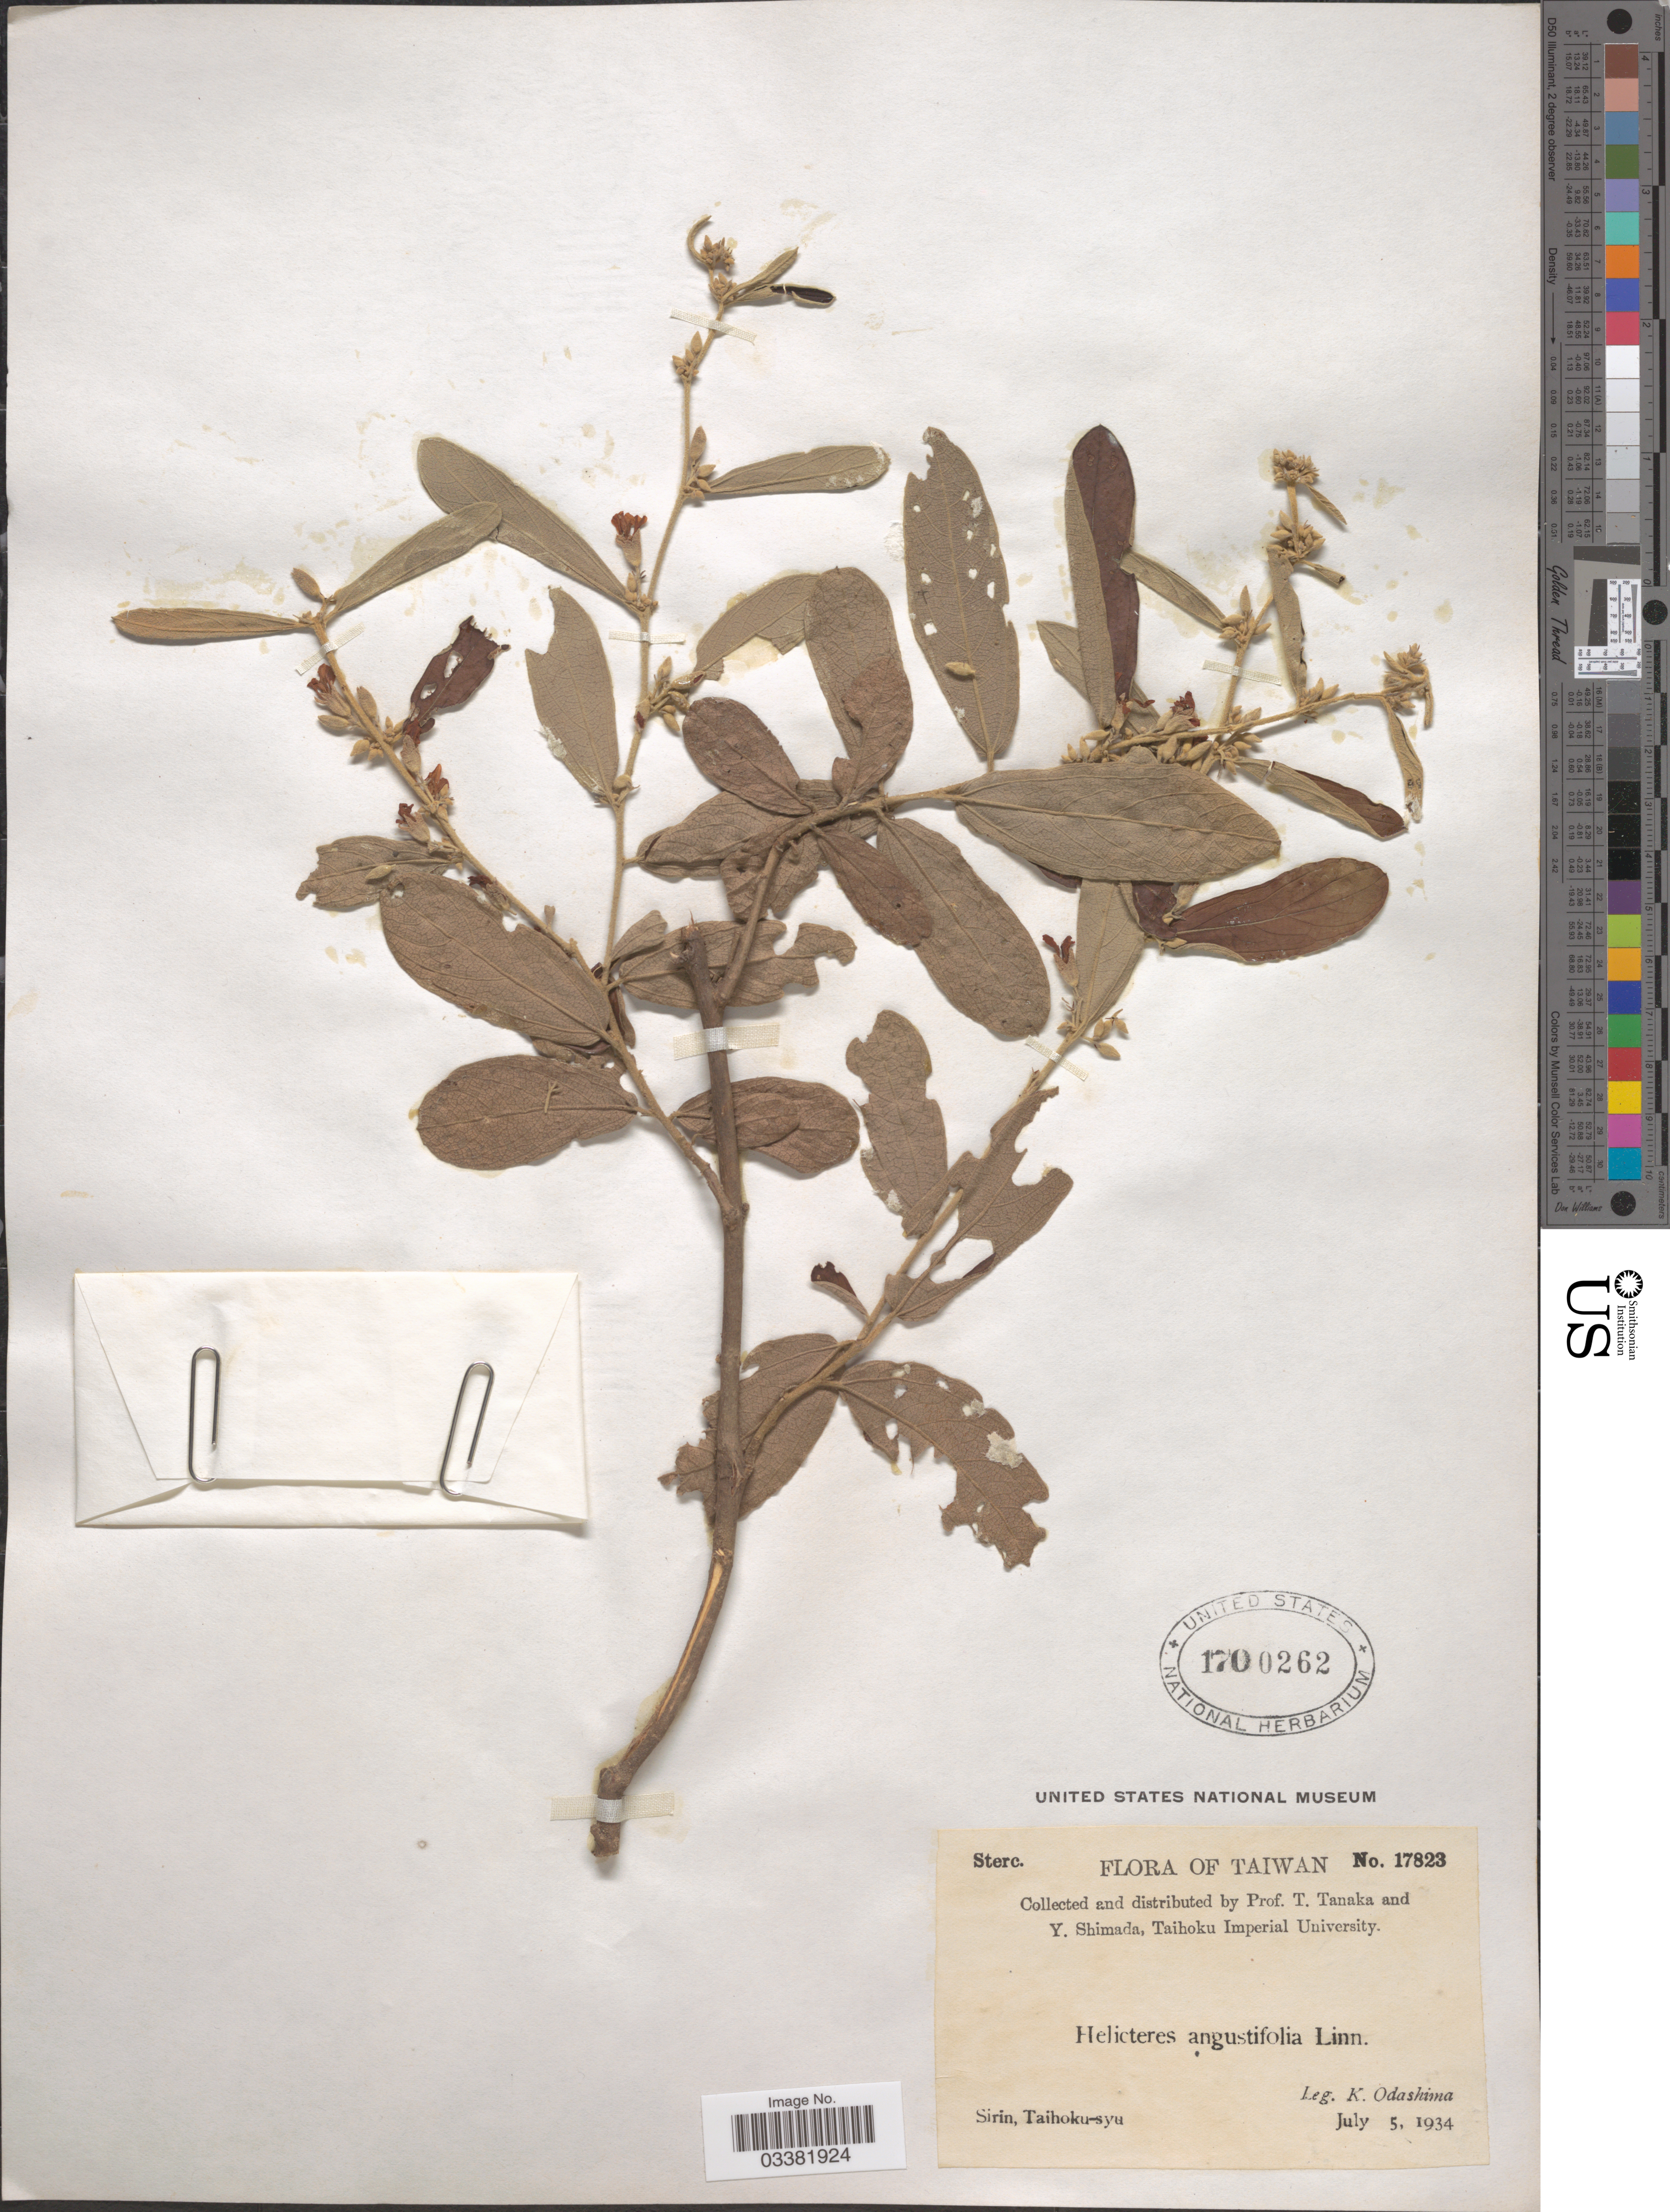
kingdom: Plantae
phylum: Tracheophyta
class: Magnoliopsida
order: Malvales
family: Malvaceae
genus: Helicteres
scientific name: Helicteres angustifolia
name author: L.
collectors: K. Odashima, T. Tanaka & Y. Shimada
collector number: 17823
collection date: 1934-07-05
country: Taiwan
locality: Sirin, Taihoku-syu.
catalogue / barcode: US 1700262